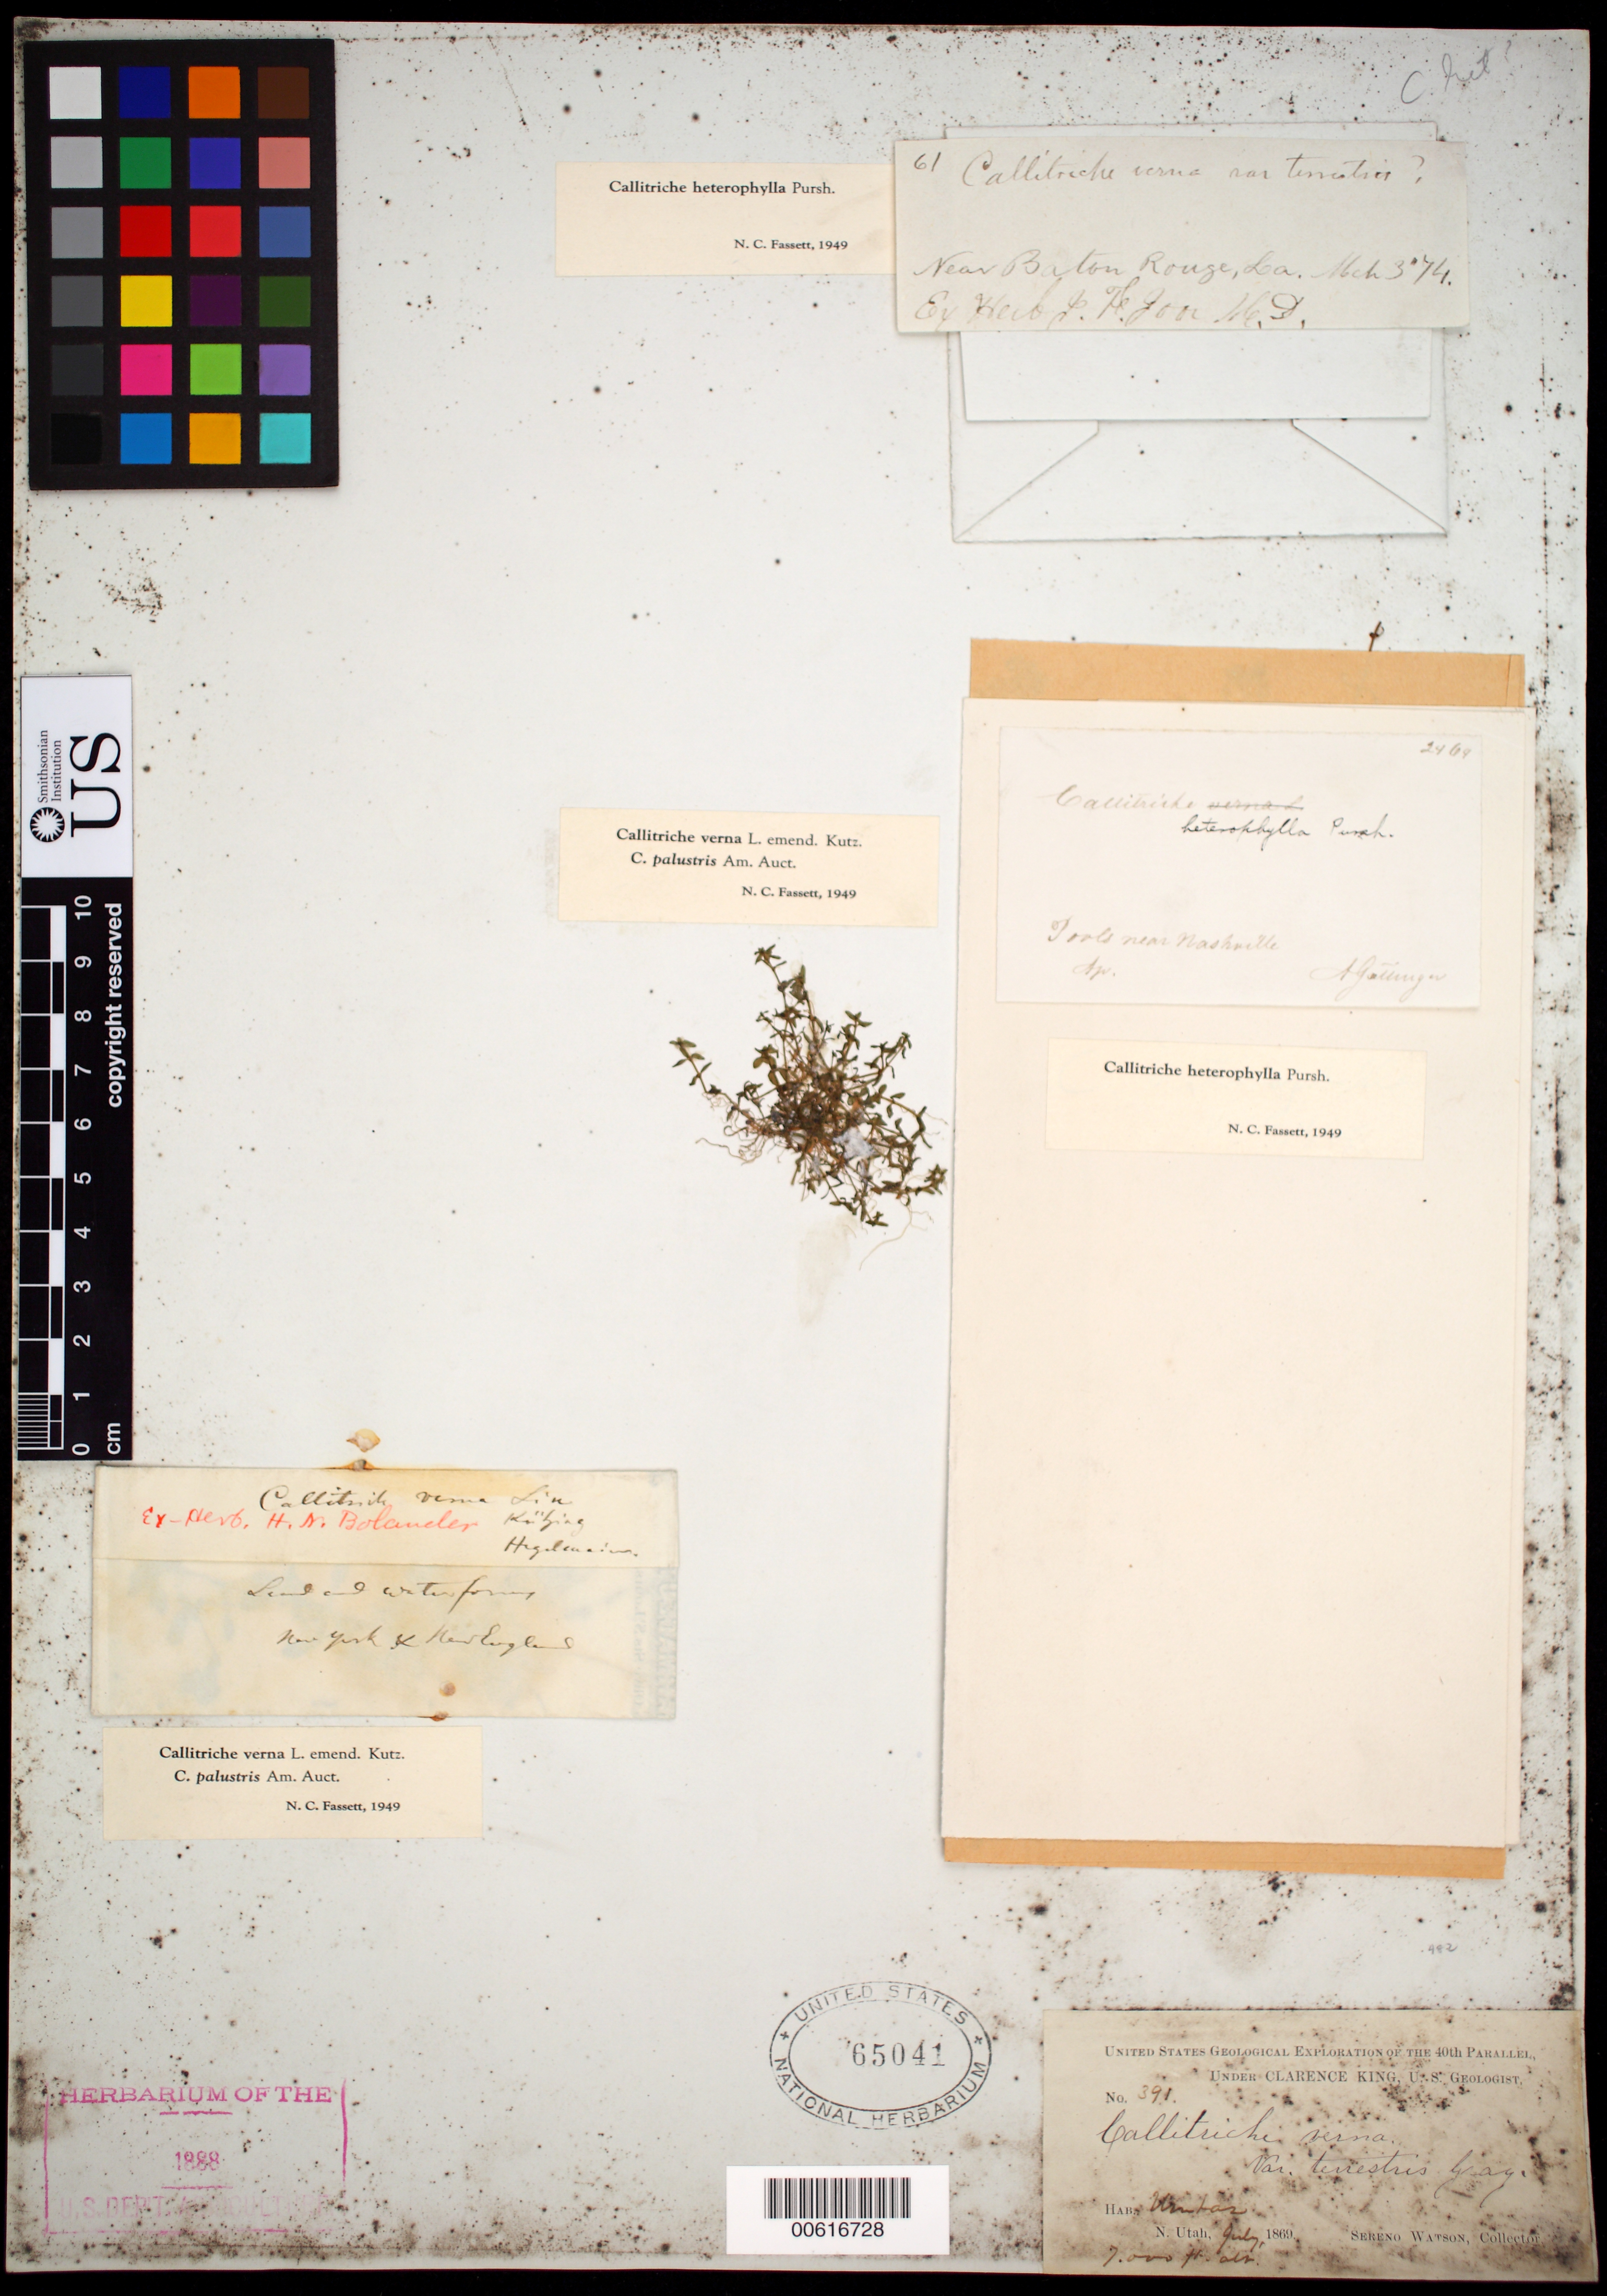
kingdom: Plantae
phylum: Tracheophyta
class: Magnoliopsida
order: Lamiales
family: Plantaginaceae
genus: Callitriche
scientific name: Callitriche heterophylla Pursh emend. Darby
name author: Pursh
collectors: S. Watson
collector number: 391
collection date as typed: Jul 1869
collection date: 1869-07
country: United States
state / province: Utah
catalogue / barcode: US 65041